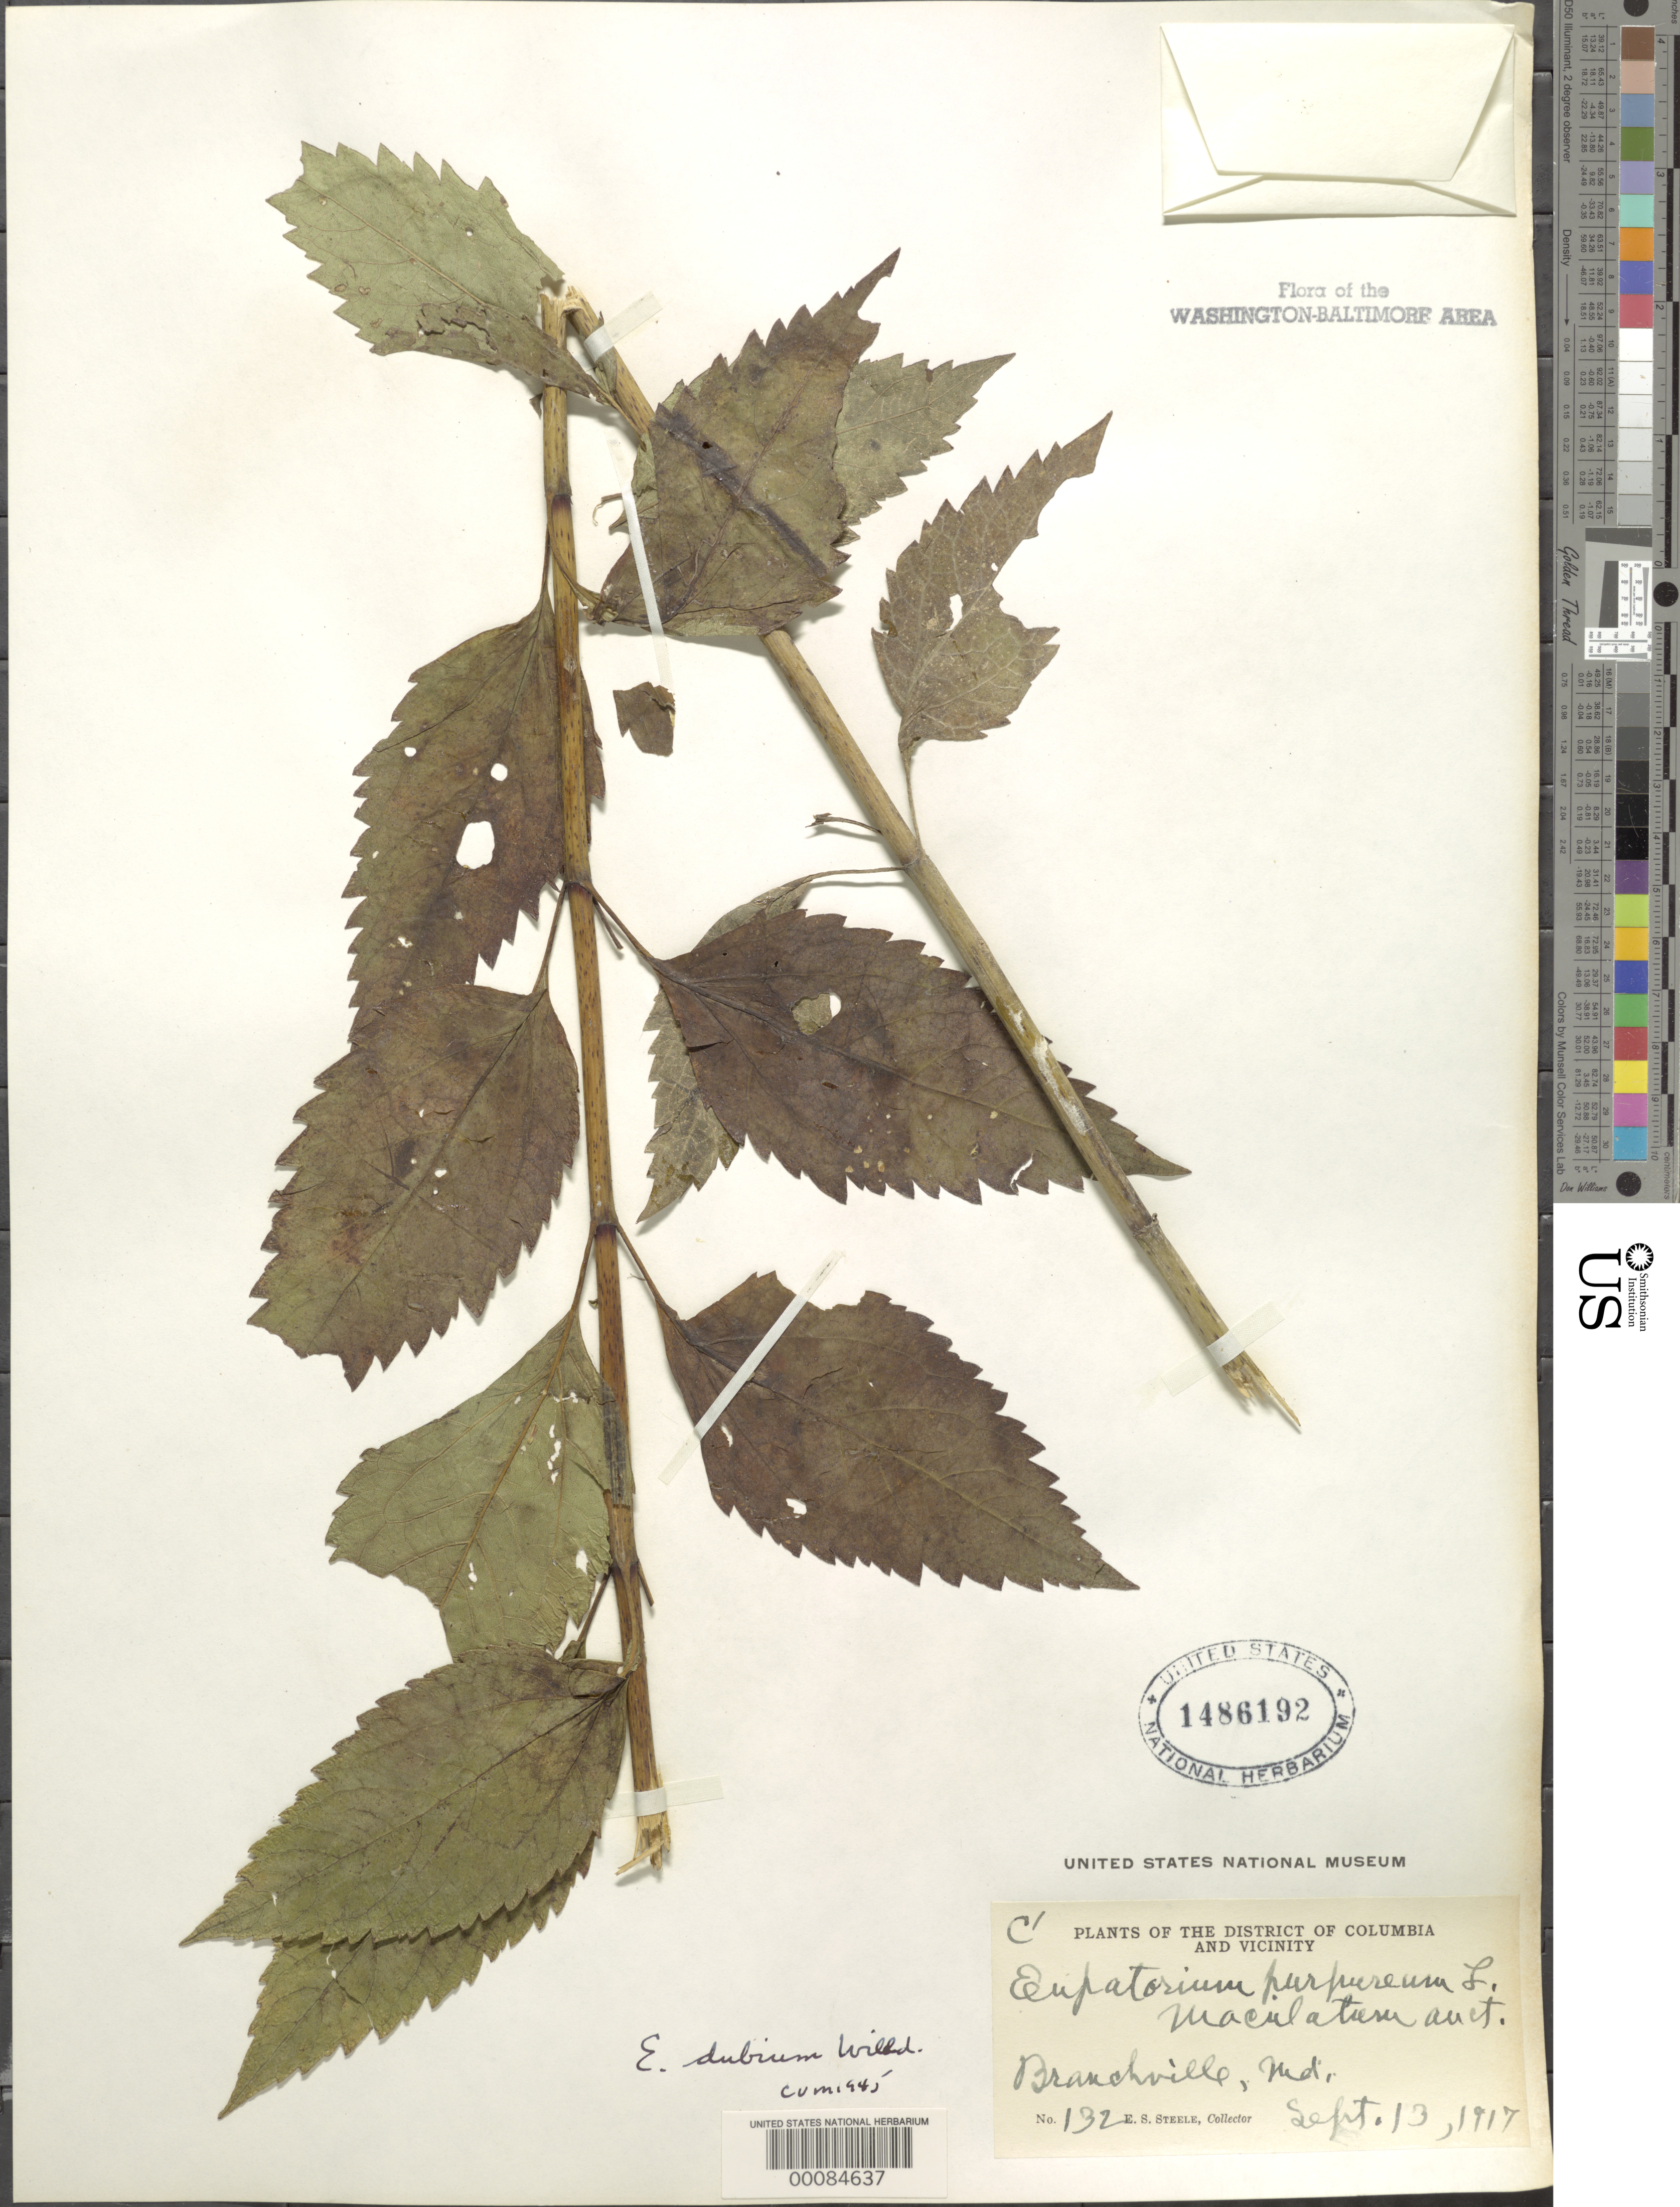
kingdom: Plantae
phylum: Tracheophyta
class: Magnoliopsida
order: Asterales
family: Asteraceae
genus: Eupatorium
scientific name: Eupatorium dubium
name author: Willd. ex Poir.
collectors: E. Steele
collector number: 132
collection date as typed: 13 Sep 1917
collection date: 1917-09-13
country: United States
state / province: Maryland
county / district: Prince George's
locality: Branchville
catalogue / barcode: US 1486192